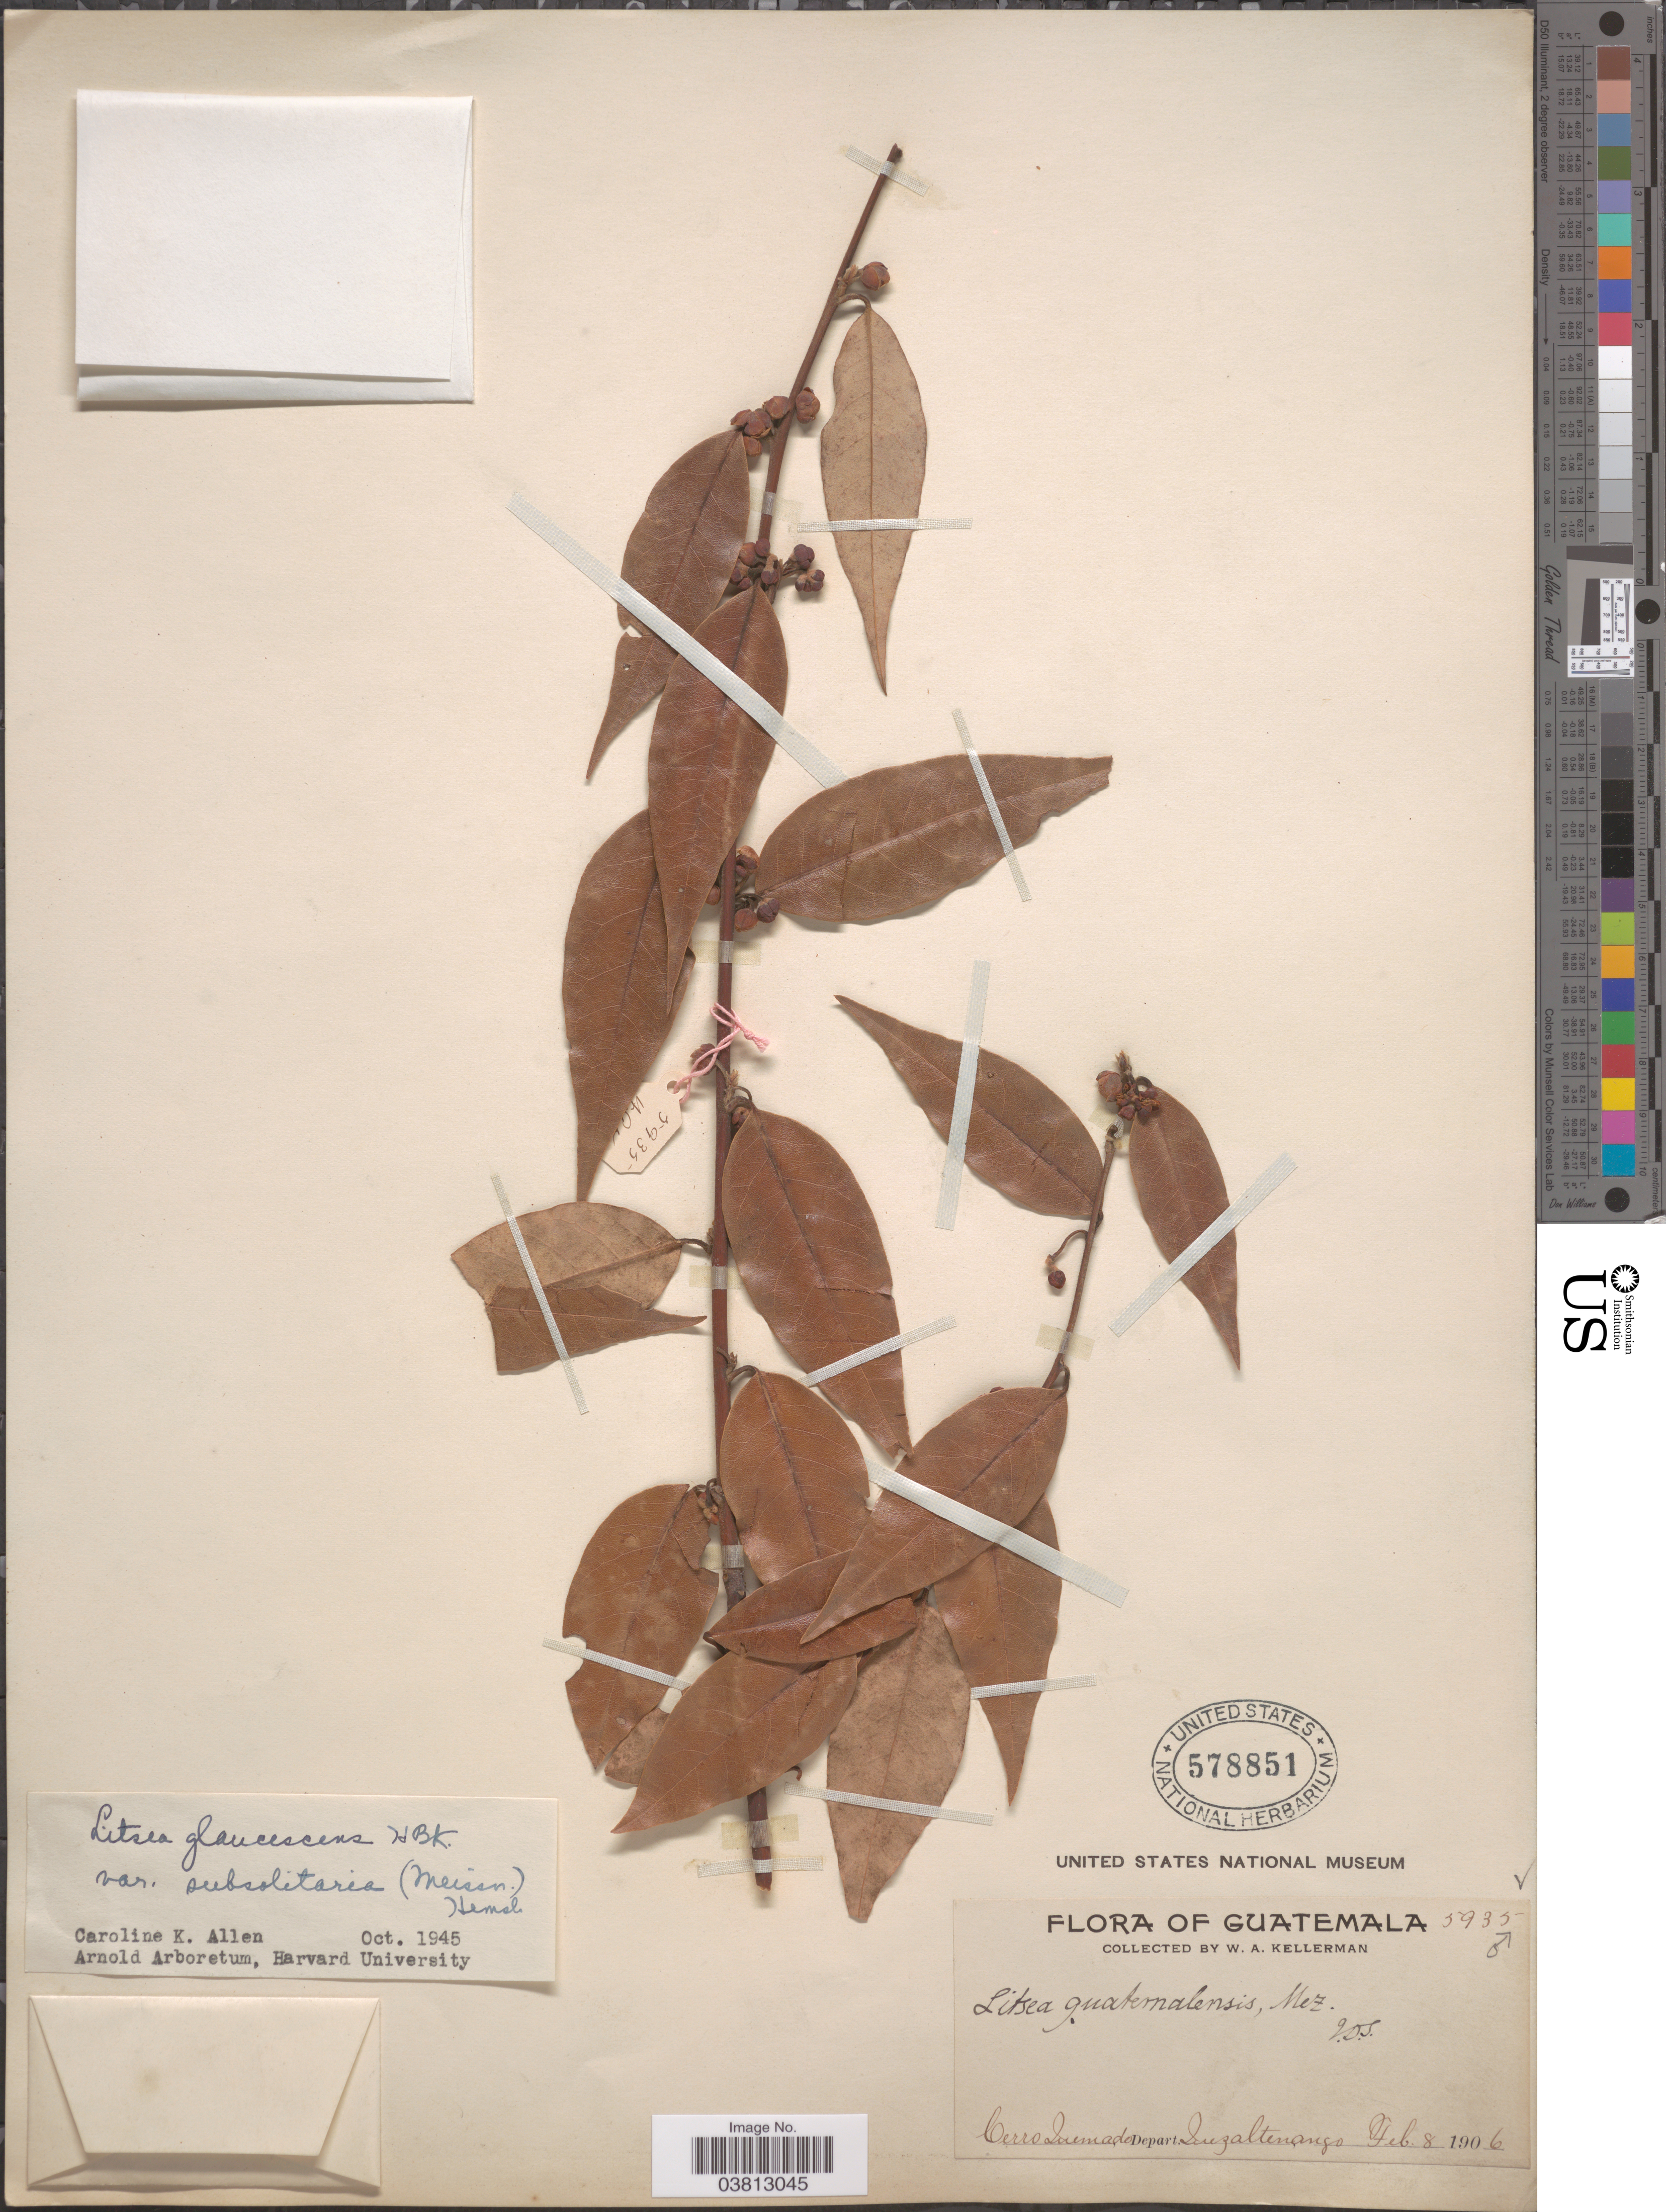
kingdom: Plantae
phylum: Tracheophyta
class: Magnoliopsida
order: Laurales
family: Lauraceae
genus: Litsea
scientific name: Litsea glaucescens var. subsolitaria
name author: Kunth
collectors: W. Kellerman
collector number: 5935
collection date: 1906-02-08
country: Guatemala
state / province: Quetzaltenango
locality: Cerro Quemado. Depart. Quezaltenango.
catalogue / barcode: US 578851